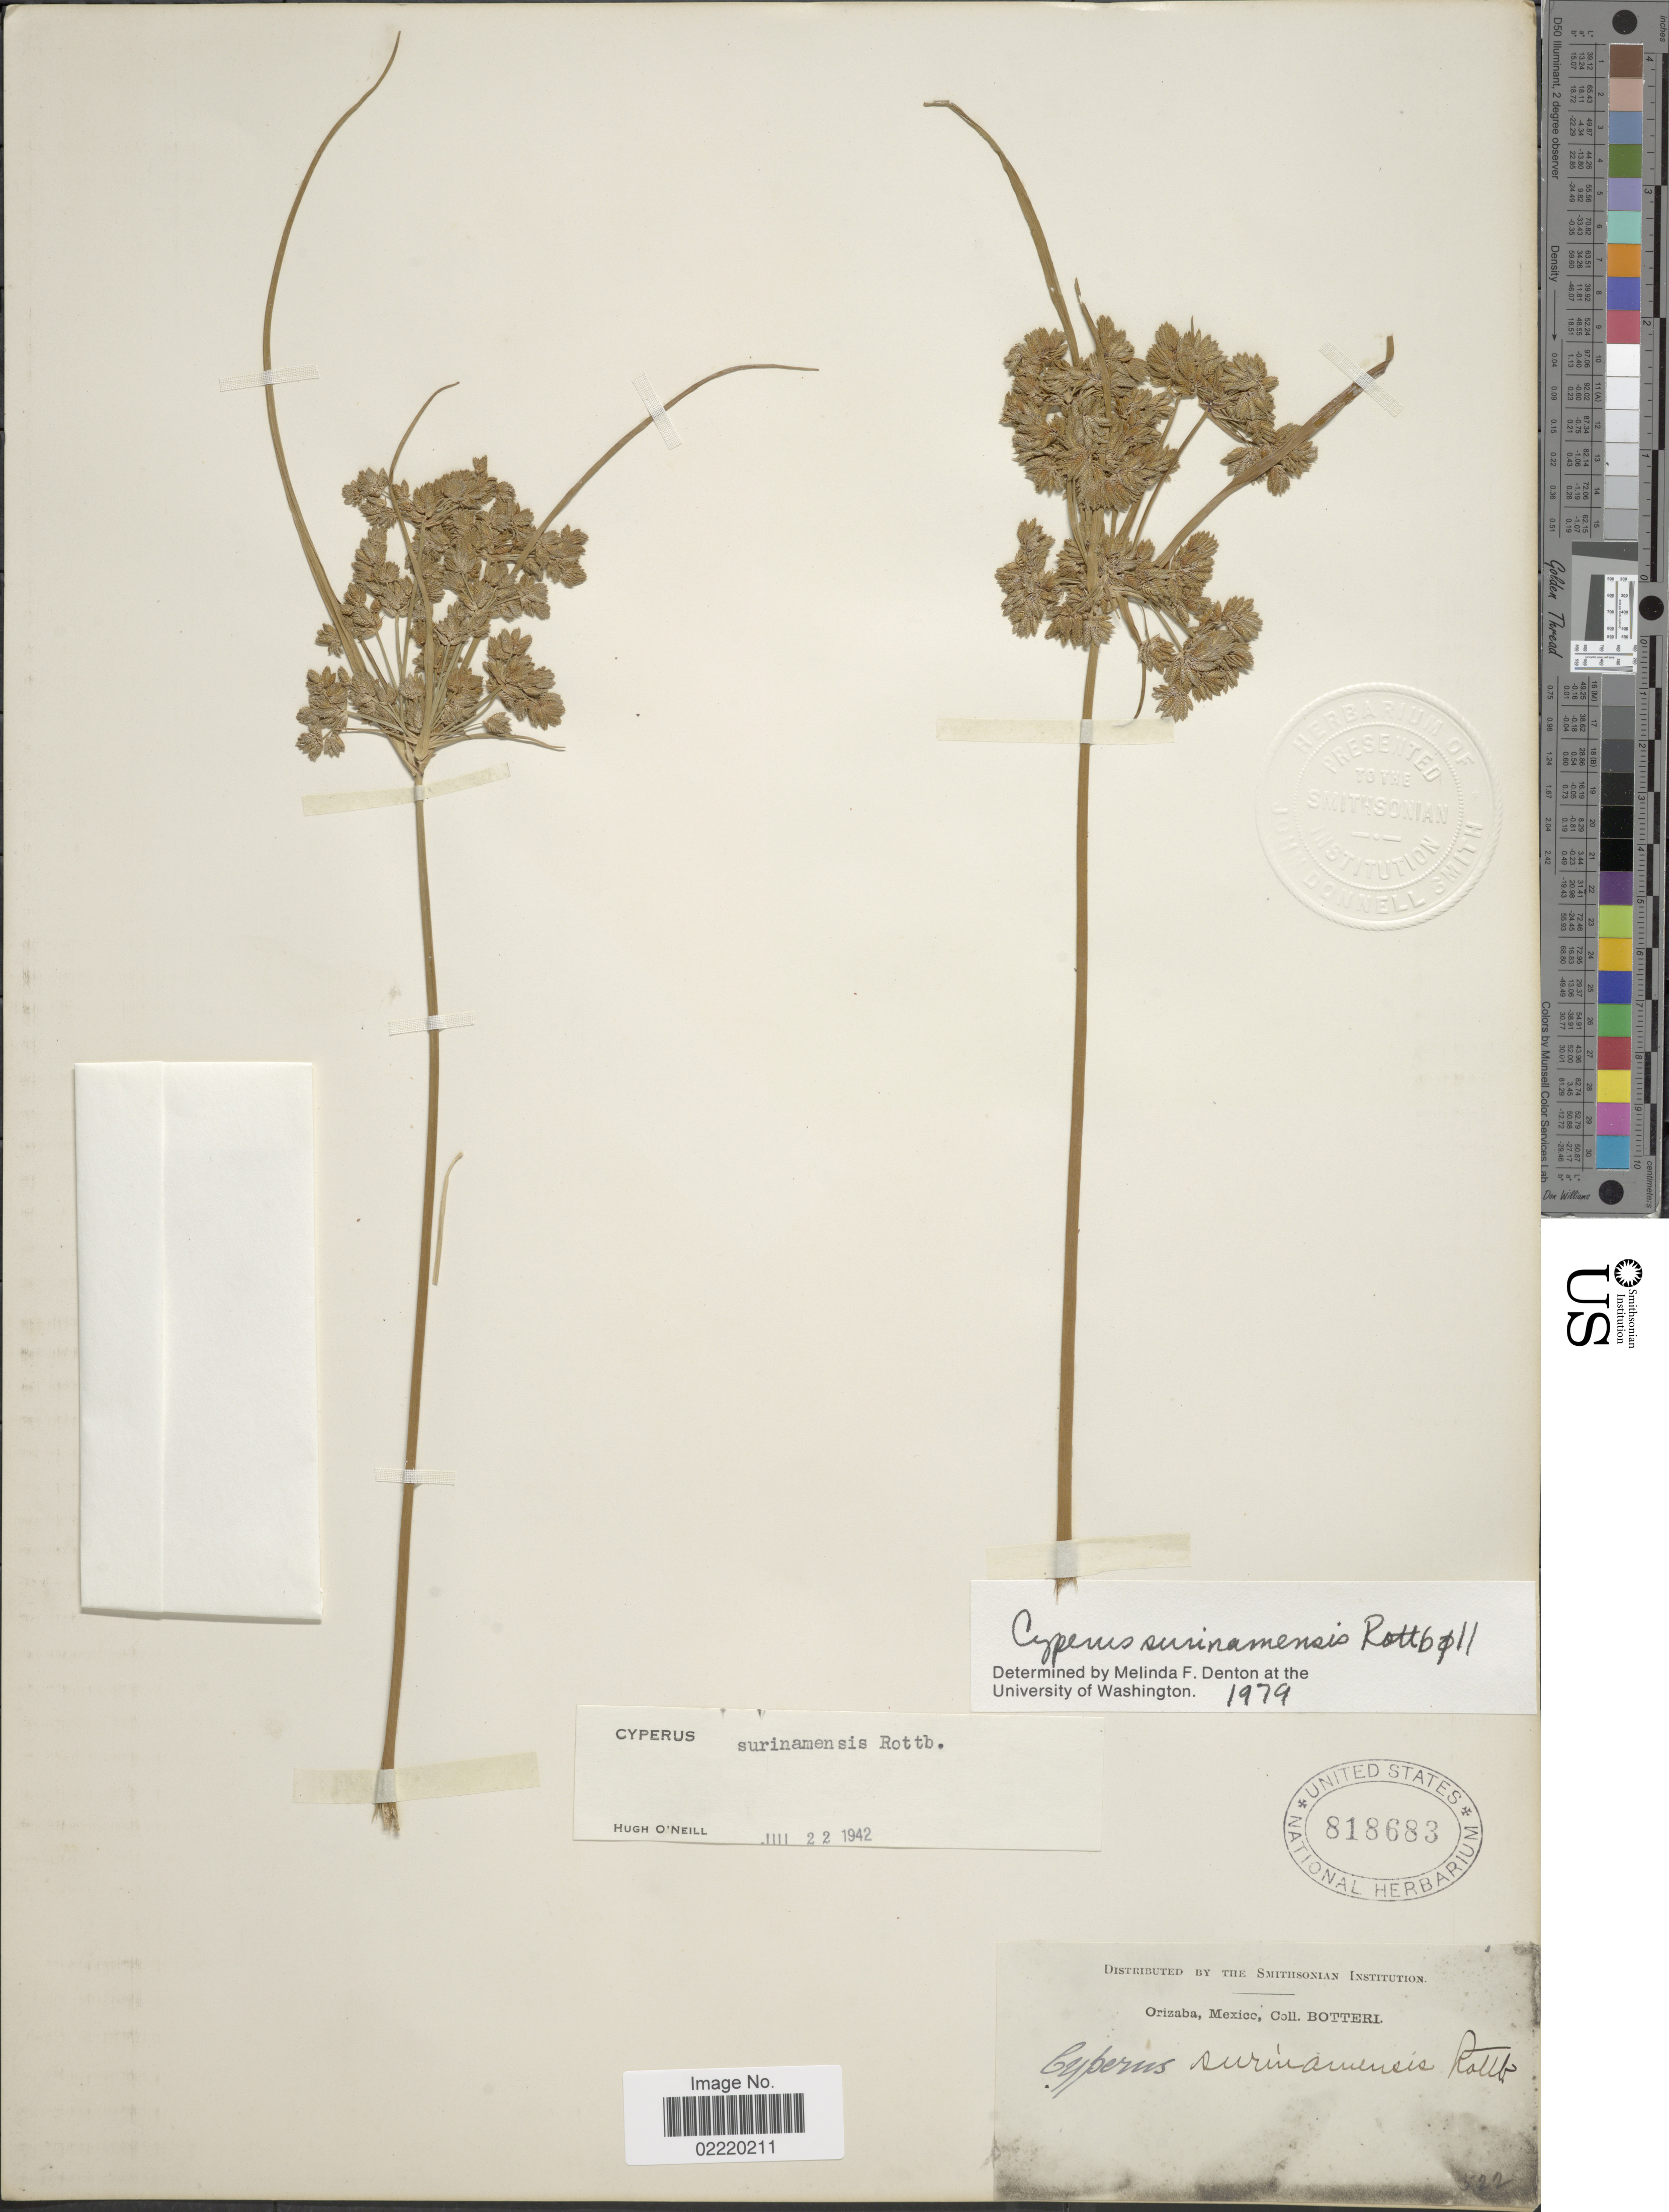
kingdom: Plantae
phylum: Tracheophyta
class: Liliopsida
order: Poales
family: Cyperaceae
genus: Cyperus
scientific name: Cyperus surinamensis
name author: Rottb.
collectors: -. Botteri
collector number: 522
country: Mexico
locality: Orizaba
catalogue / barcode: US 818683